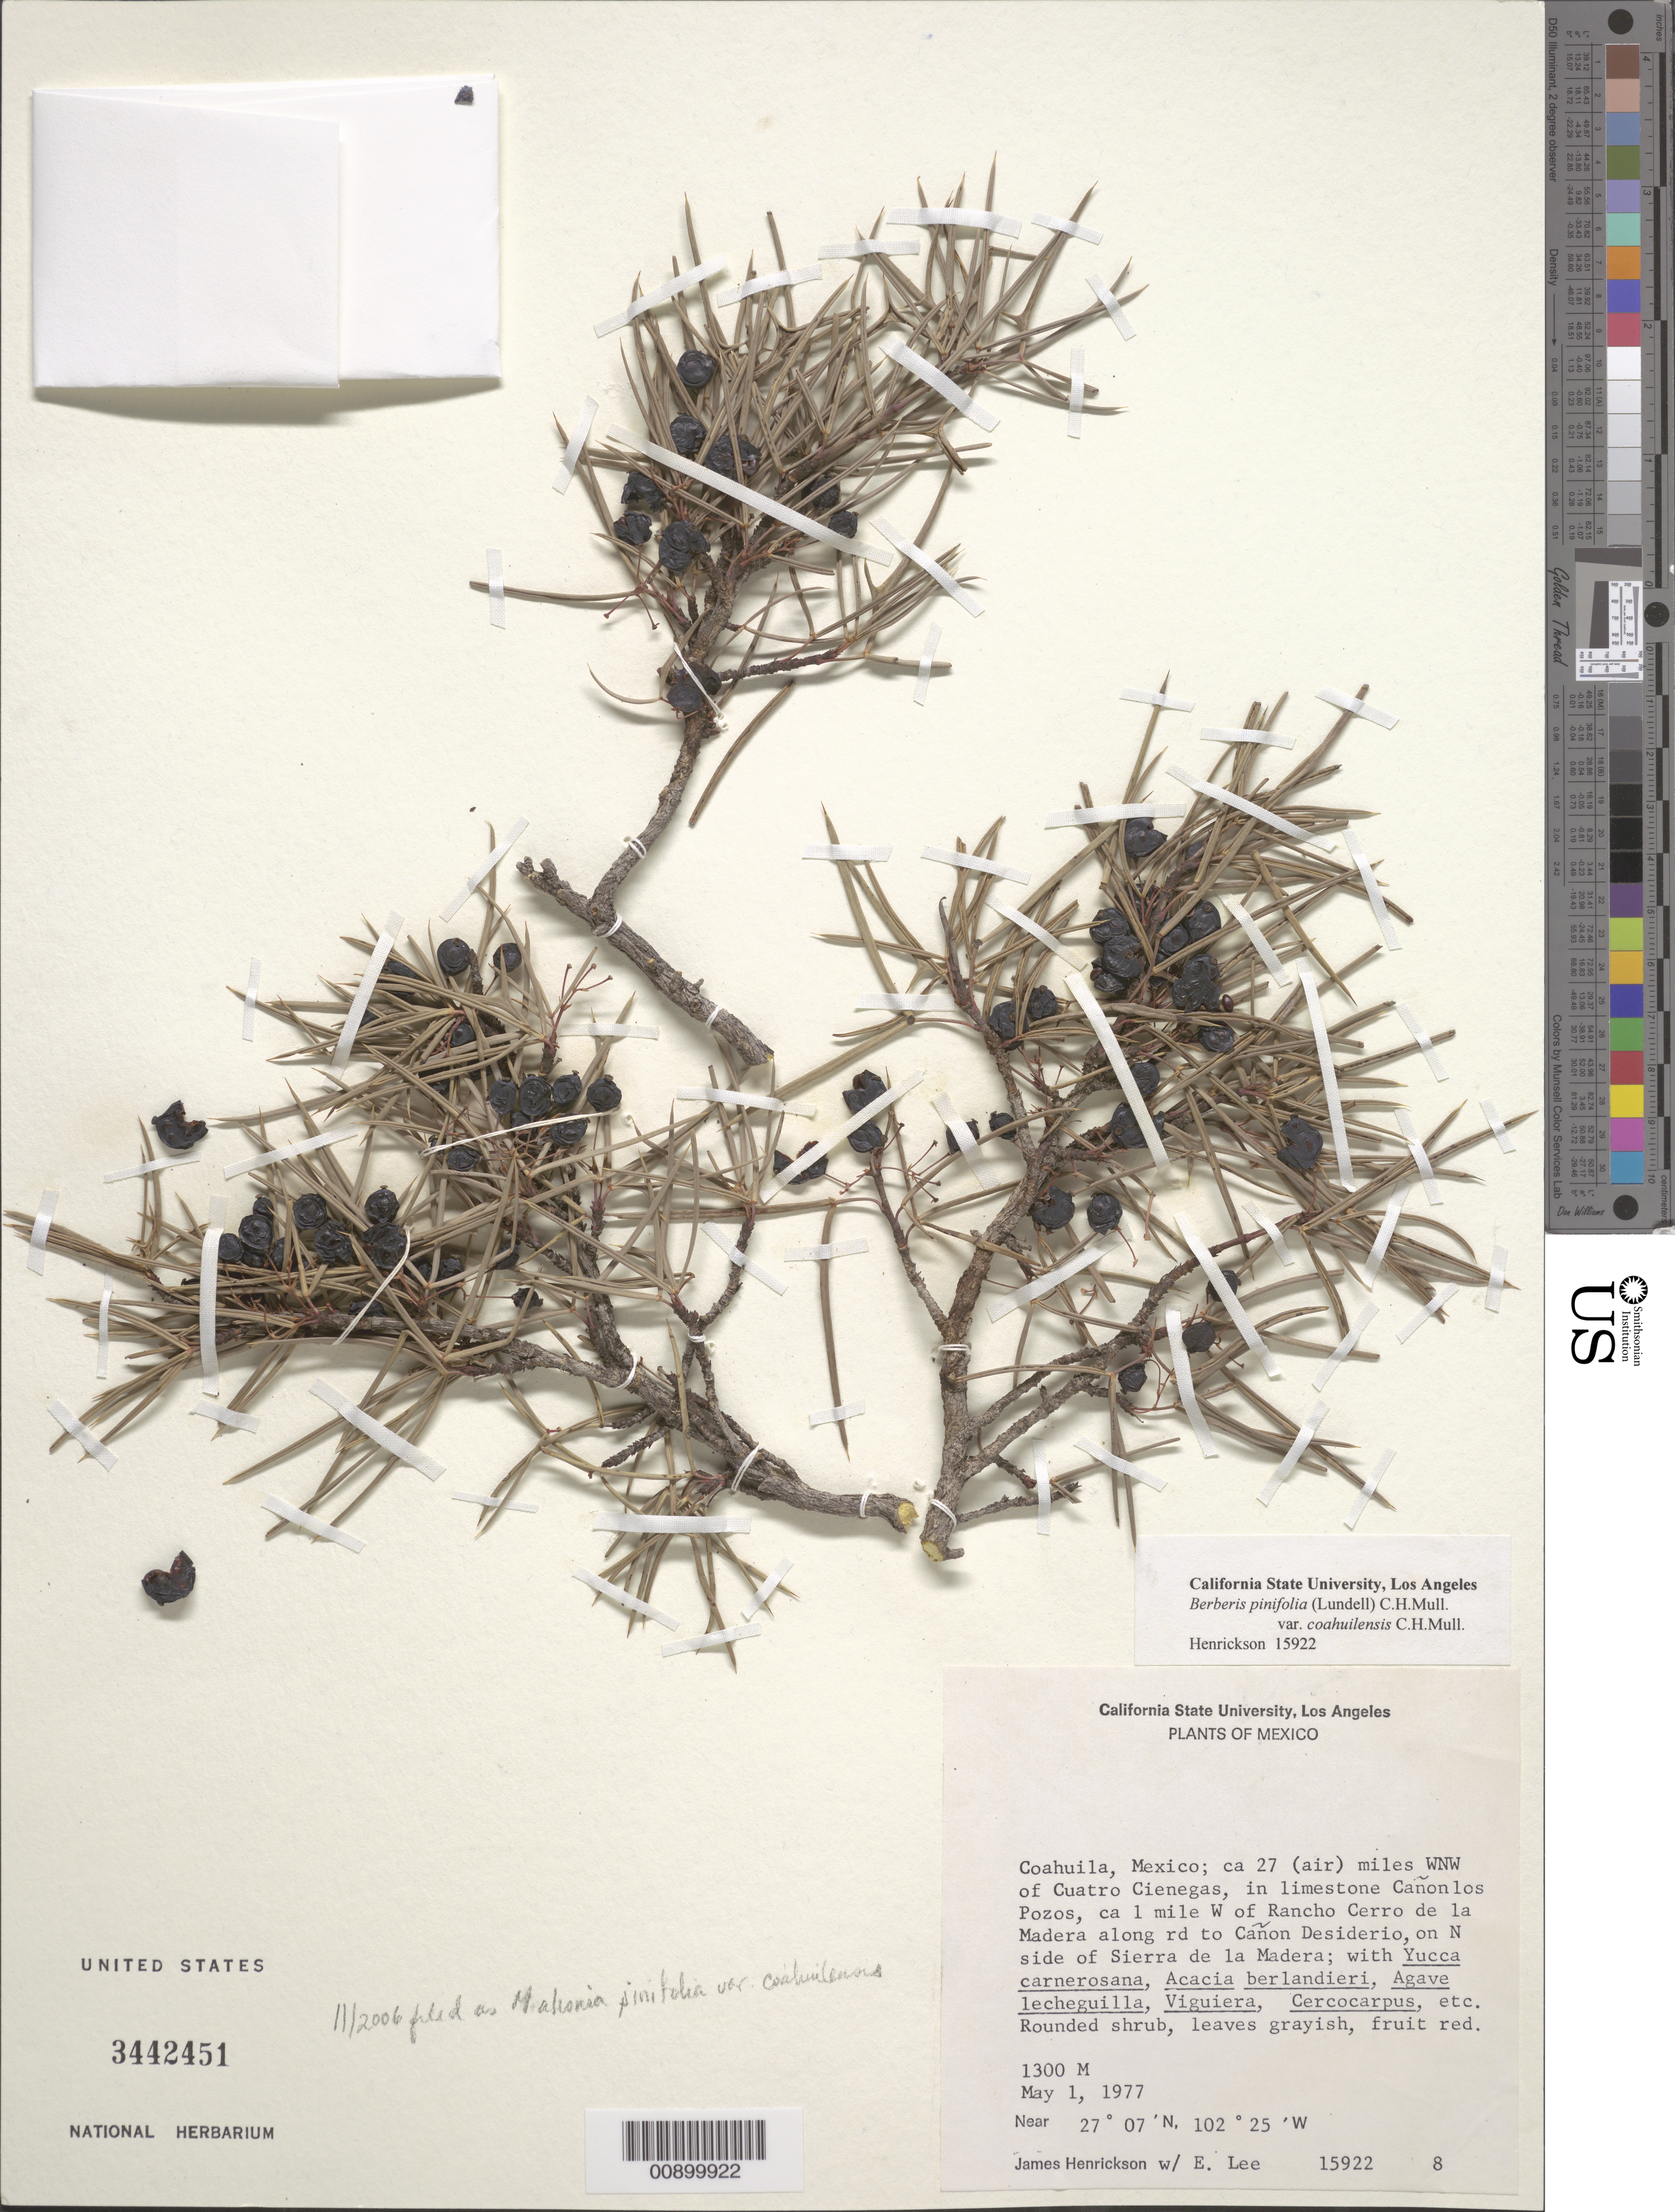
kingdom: Plantae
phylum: Tracheophyta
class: Magnoliopsida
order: Ranunculales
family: Berberidaceae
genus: Mahonia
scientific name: Mahonia pinifolia var. coahuilensis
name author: (C.H. Mull.) Ahrendt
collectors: J. Henrickson & E. Y. T. Lee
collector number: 15922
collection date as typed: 01 May 1977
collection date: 1977-05-01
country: Mexico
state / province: Coahuila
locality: Coahuila: ca. 27 (air) miles WNW of Cuatro Cienagas, in limestone Cañon los Pozos, ca 1 mile W of Rancho Cerro de la Madera along rd to Cañon Desiderio, on N side of Sierra de la Madera.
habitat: In limestone Cañon; with Yucca carnerosana, Acacia berlandieri, Agave lecheguilla, Viguiera, Cercocarpus, etc.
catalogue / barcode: US 3442451